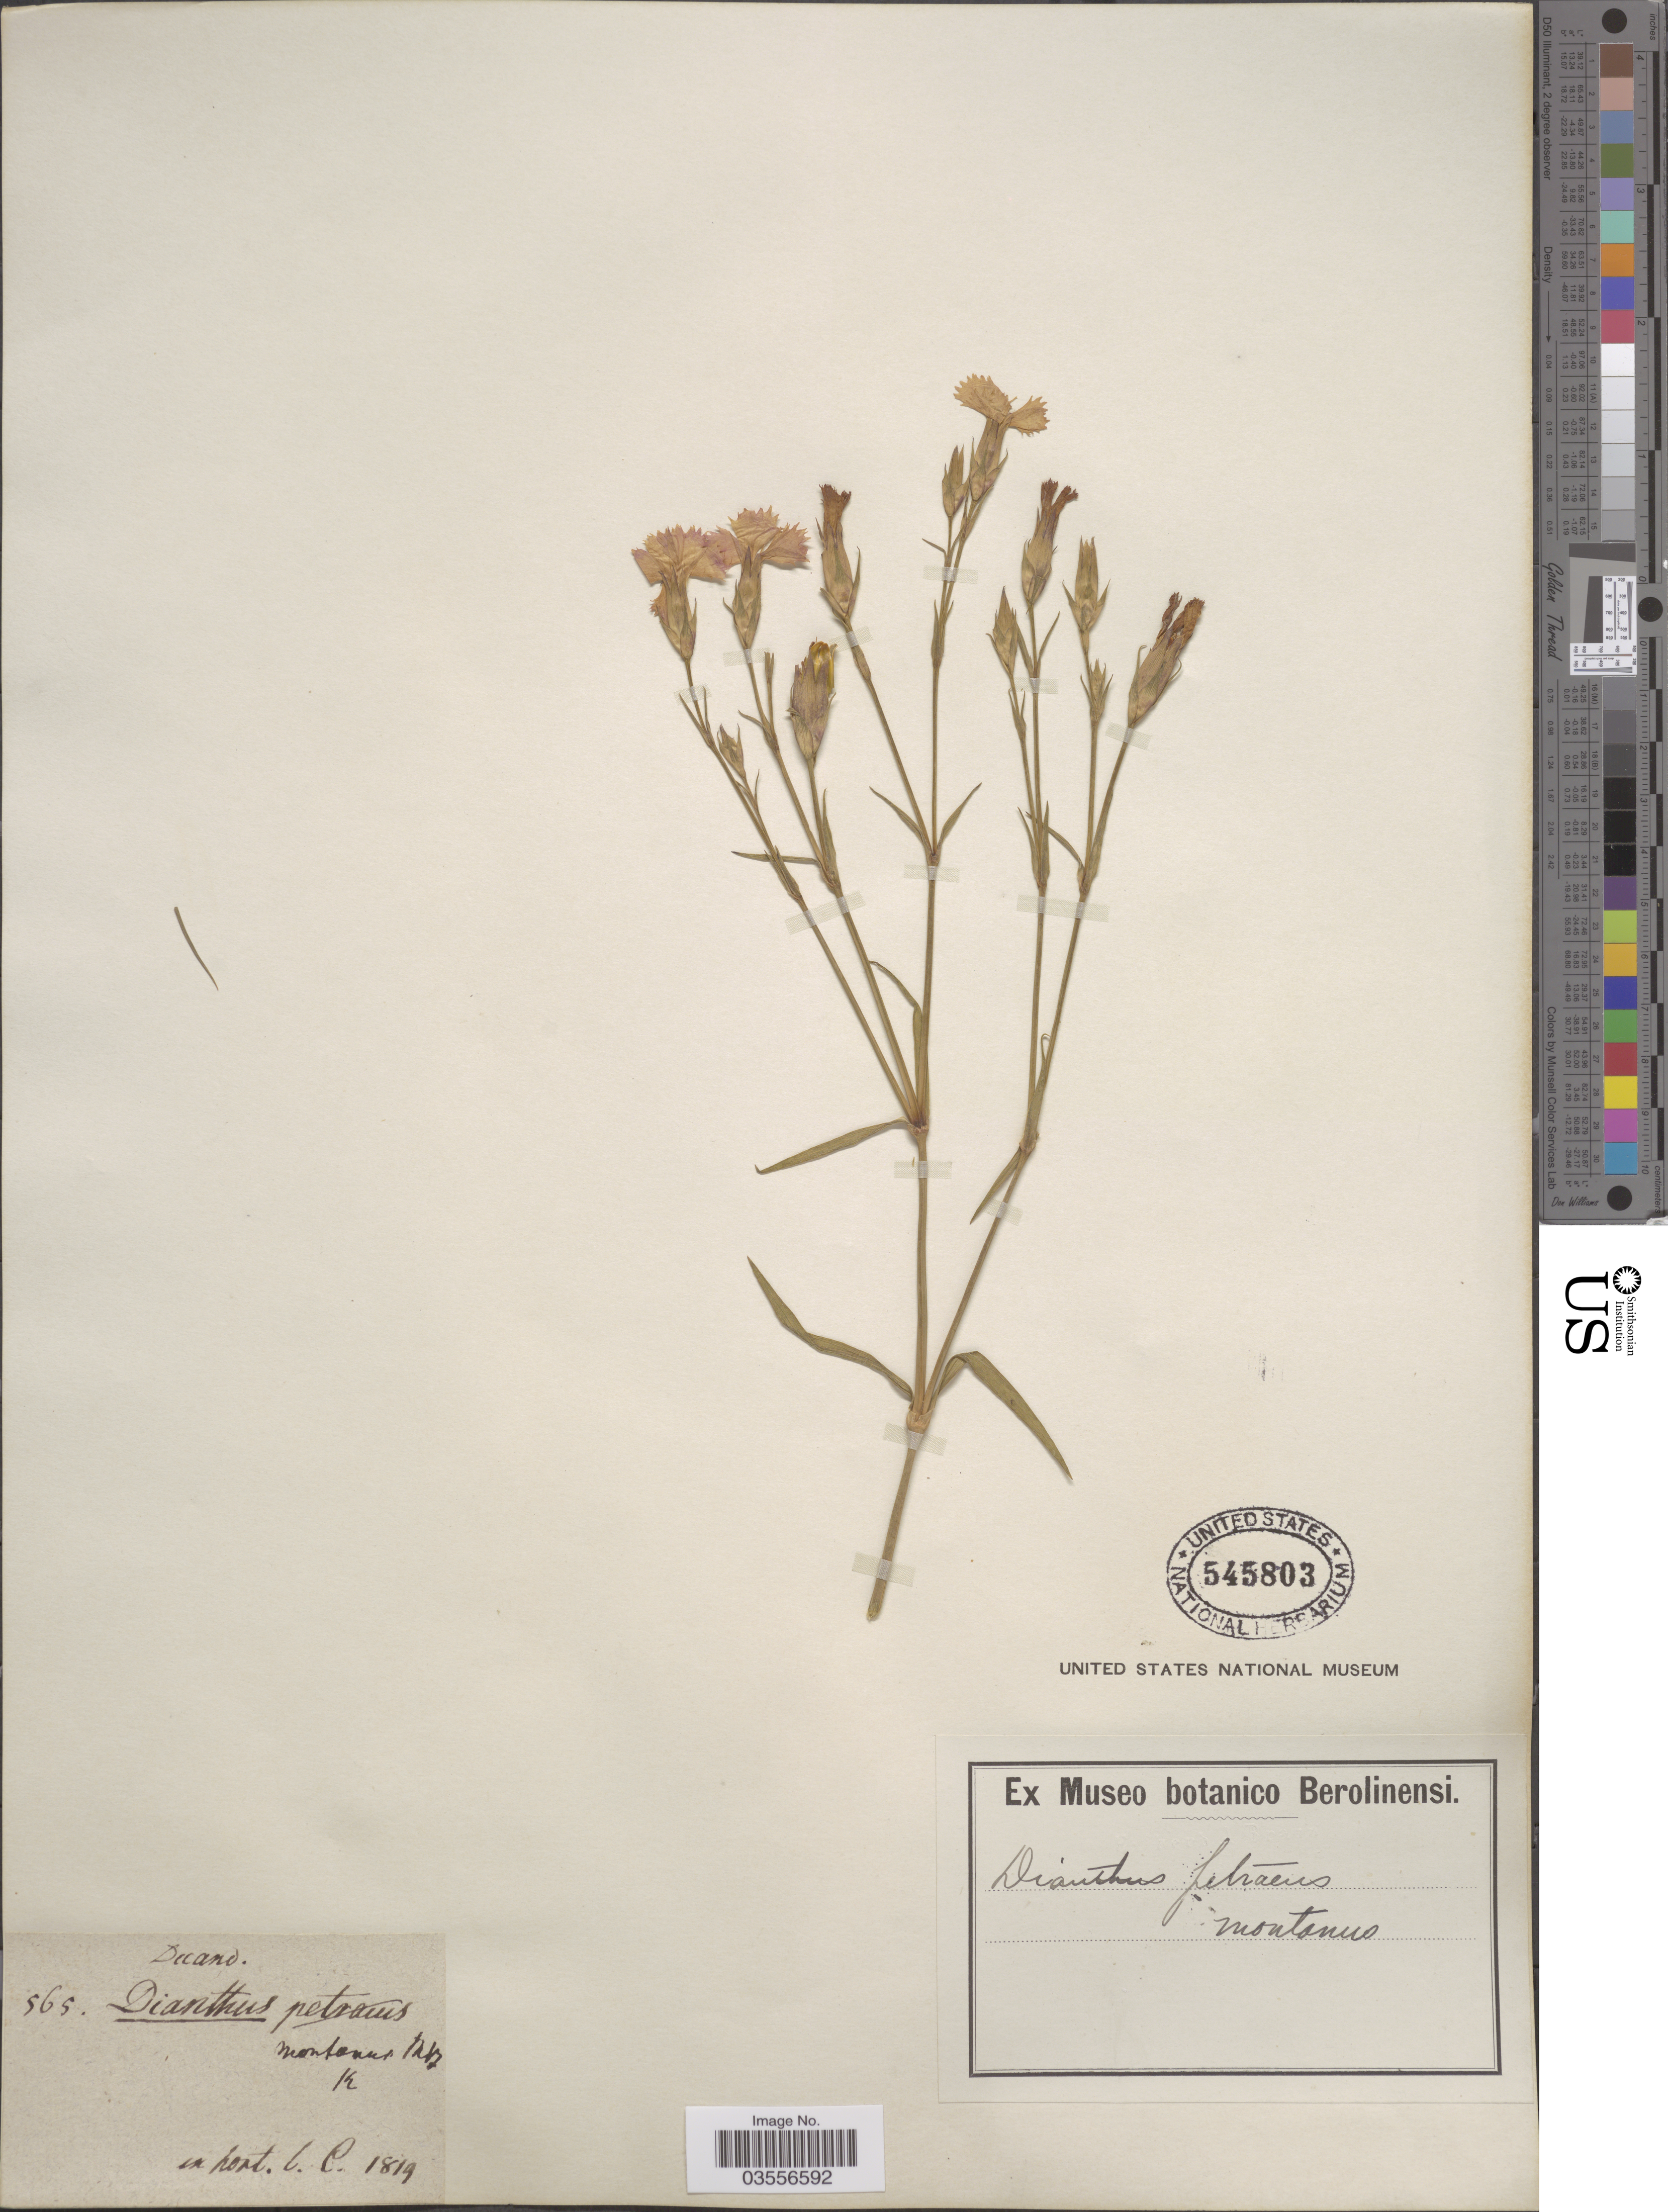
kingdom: Plantae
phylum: Tracheophyta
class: Magnoliopsida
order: Caryophyllales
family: Caryophyllaceae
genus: Dianthus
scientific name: Dianthus petraeus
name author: Waldst. & Kit.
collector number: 565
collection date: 1819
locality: Ex hort. b. C.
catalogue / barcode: US 545803